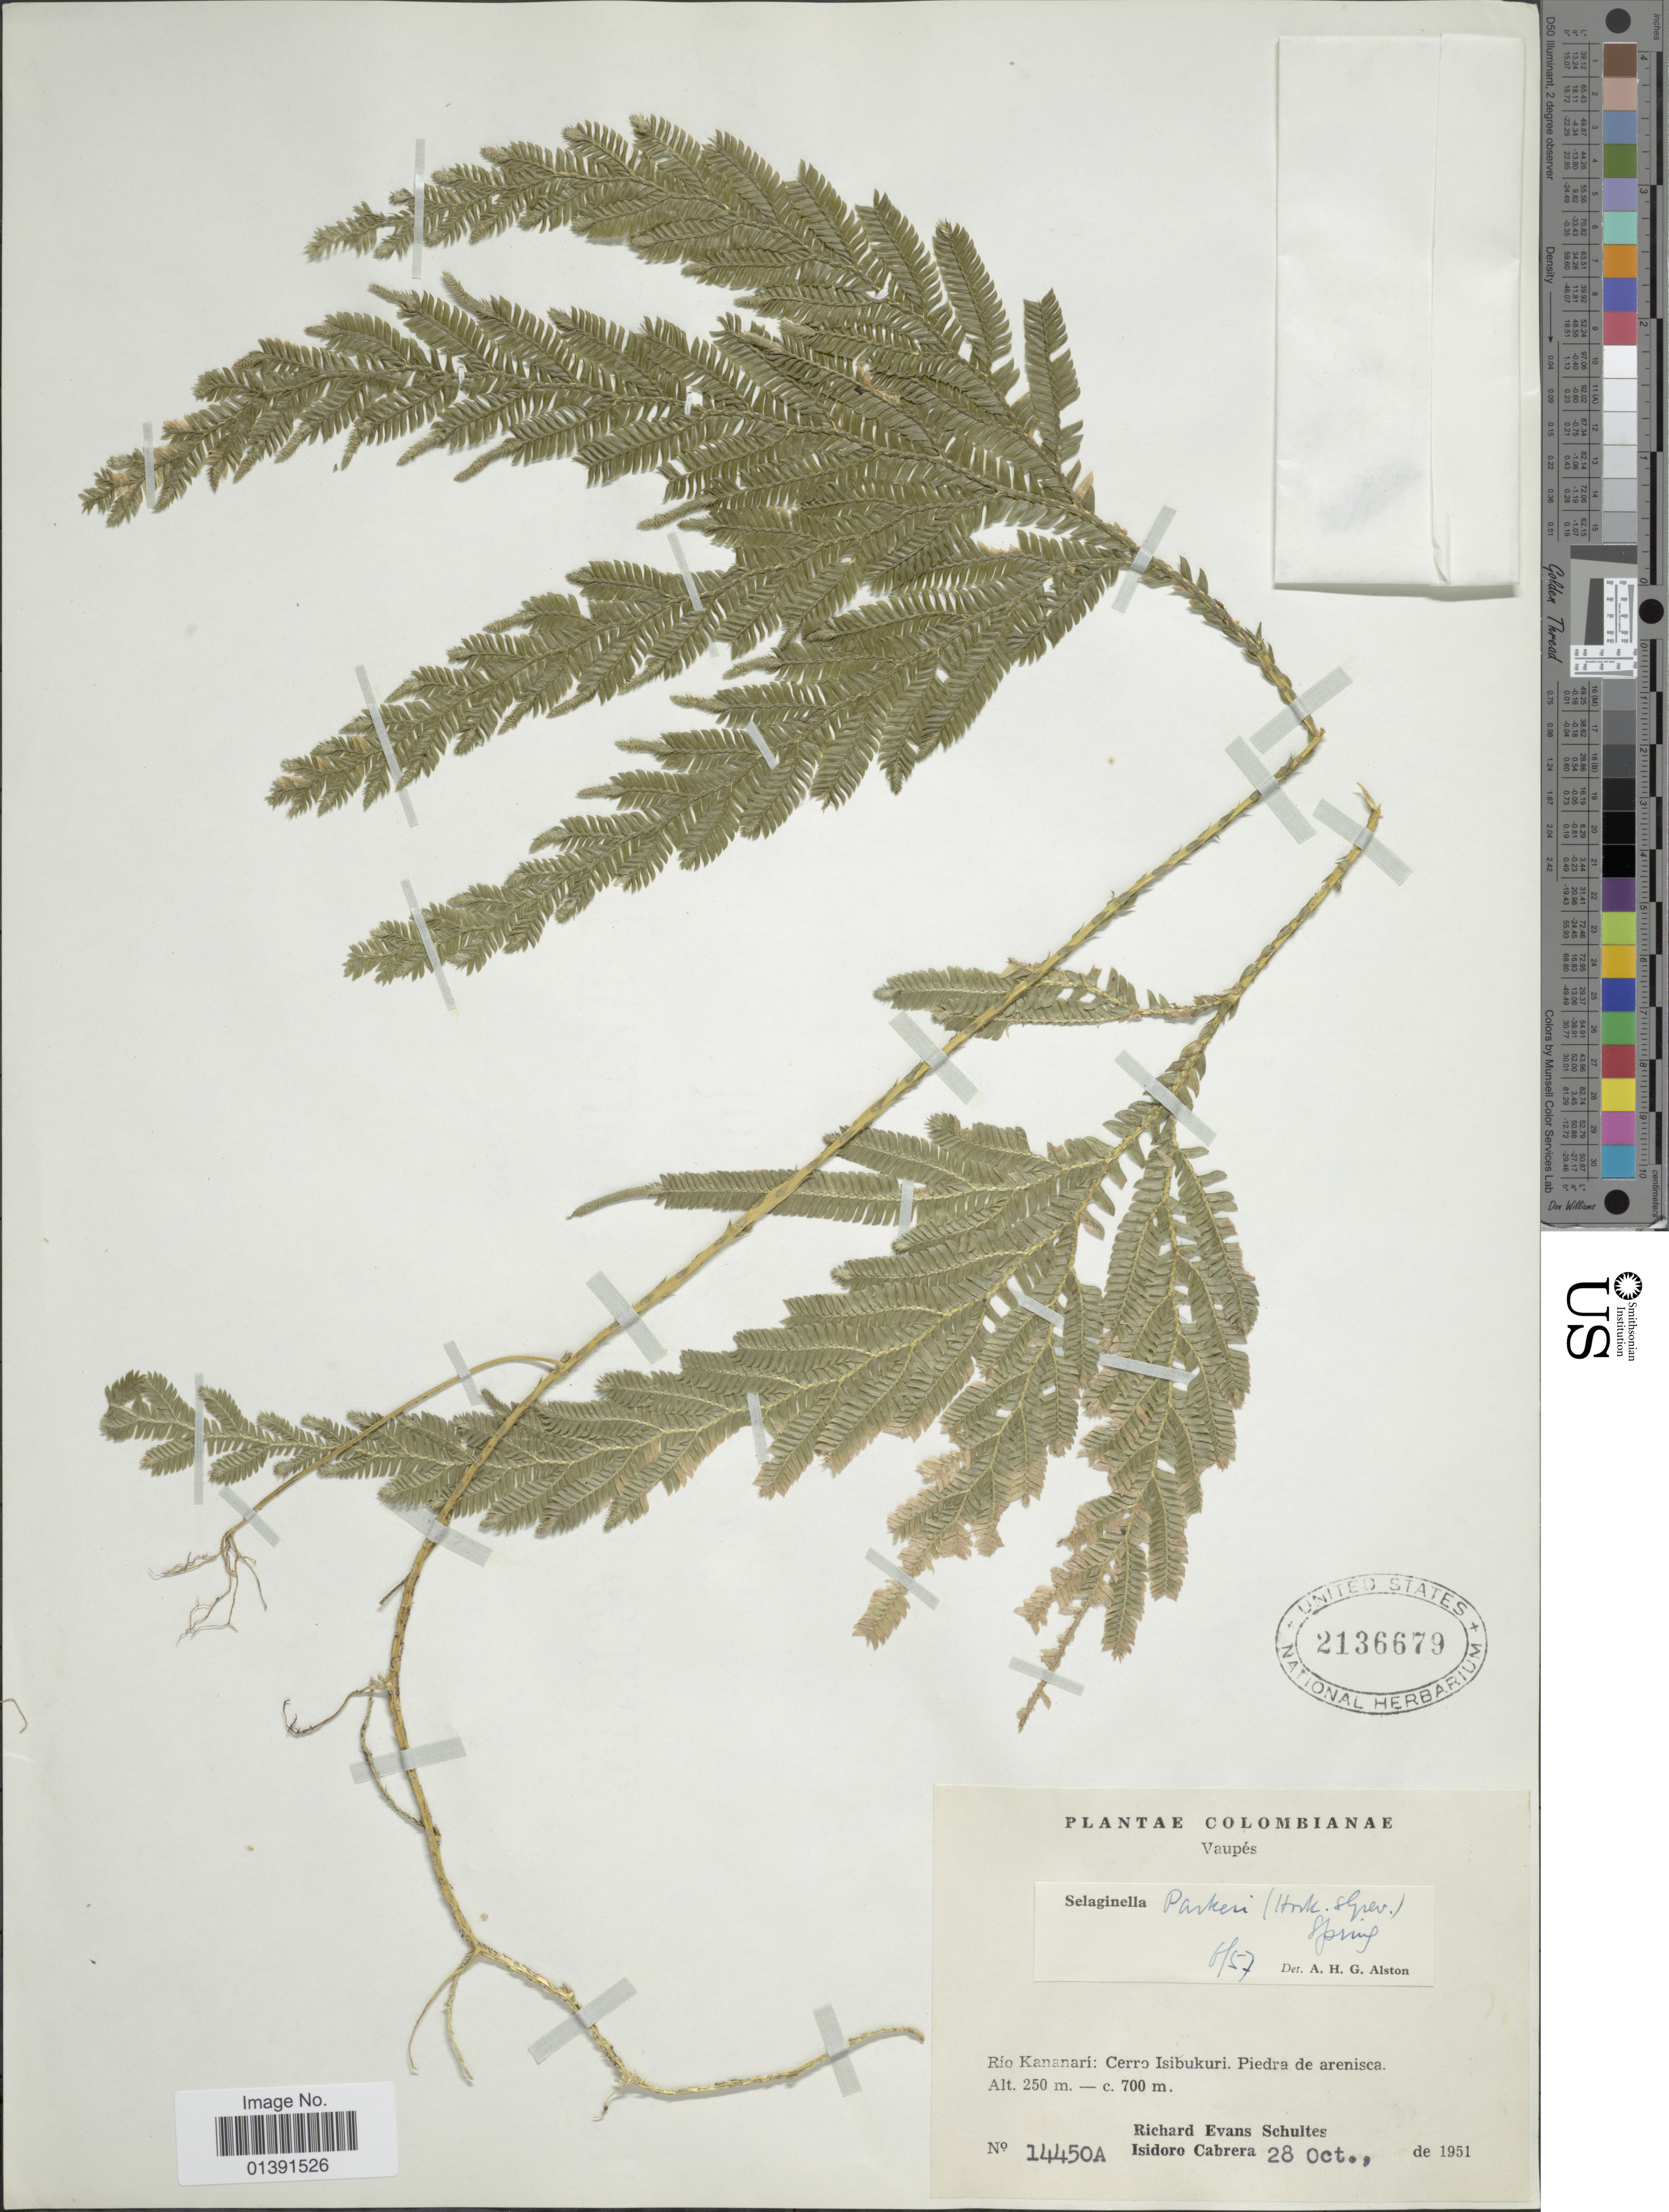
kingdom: Plantae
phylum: Tracheophyta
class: Lycopodiopsida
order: Selaginellales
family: Selaginellaceae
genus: Selaginella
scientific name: Selaginella parkeri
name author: (Hook. & Grev.) Spring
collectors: R. E. Schultes & I. Cabrera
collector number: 14450A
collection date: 1951-10-28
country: Colombia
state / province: Vaupés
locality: Rio Kananari: Cerro Isibukuri, Pierdra de arenisca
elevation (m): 250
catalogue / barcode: US 2136679